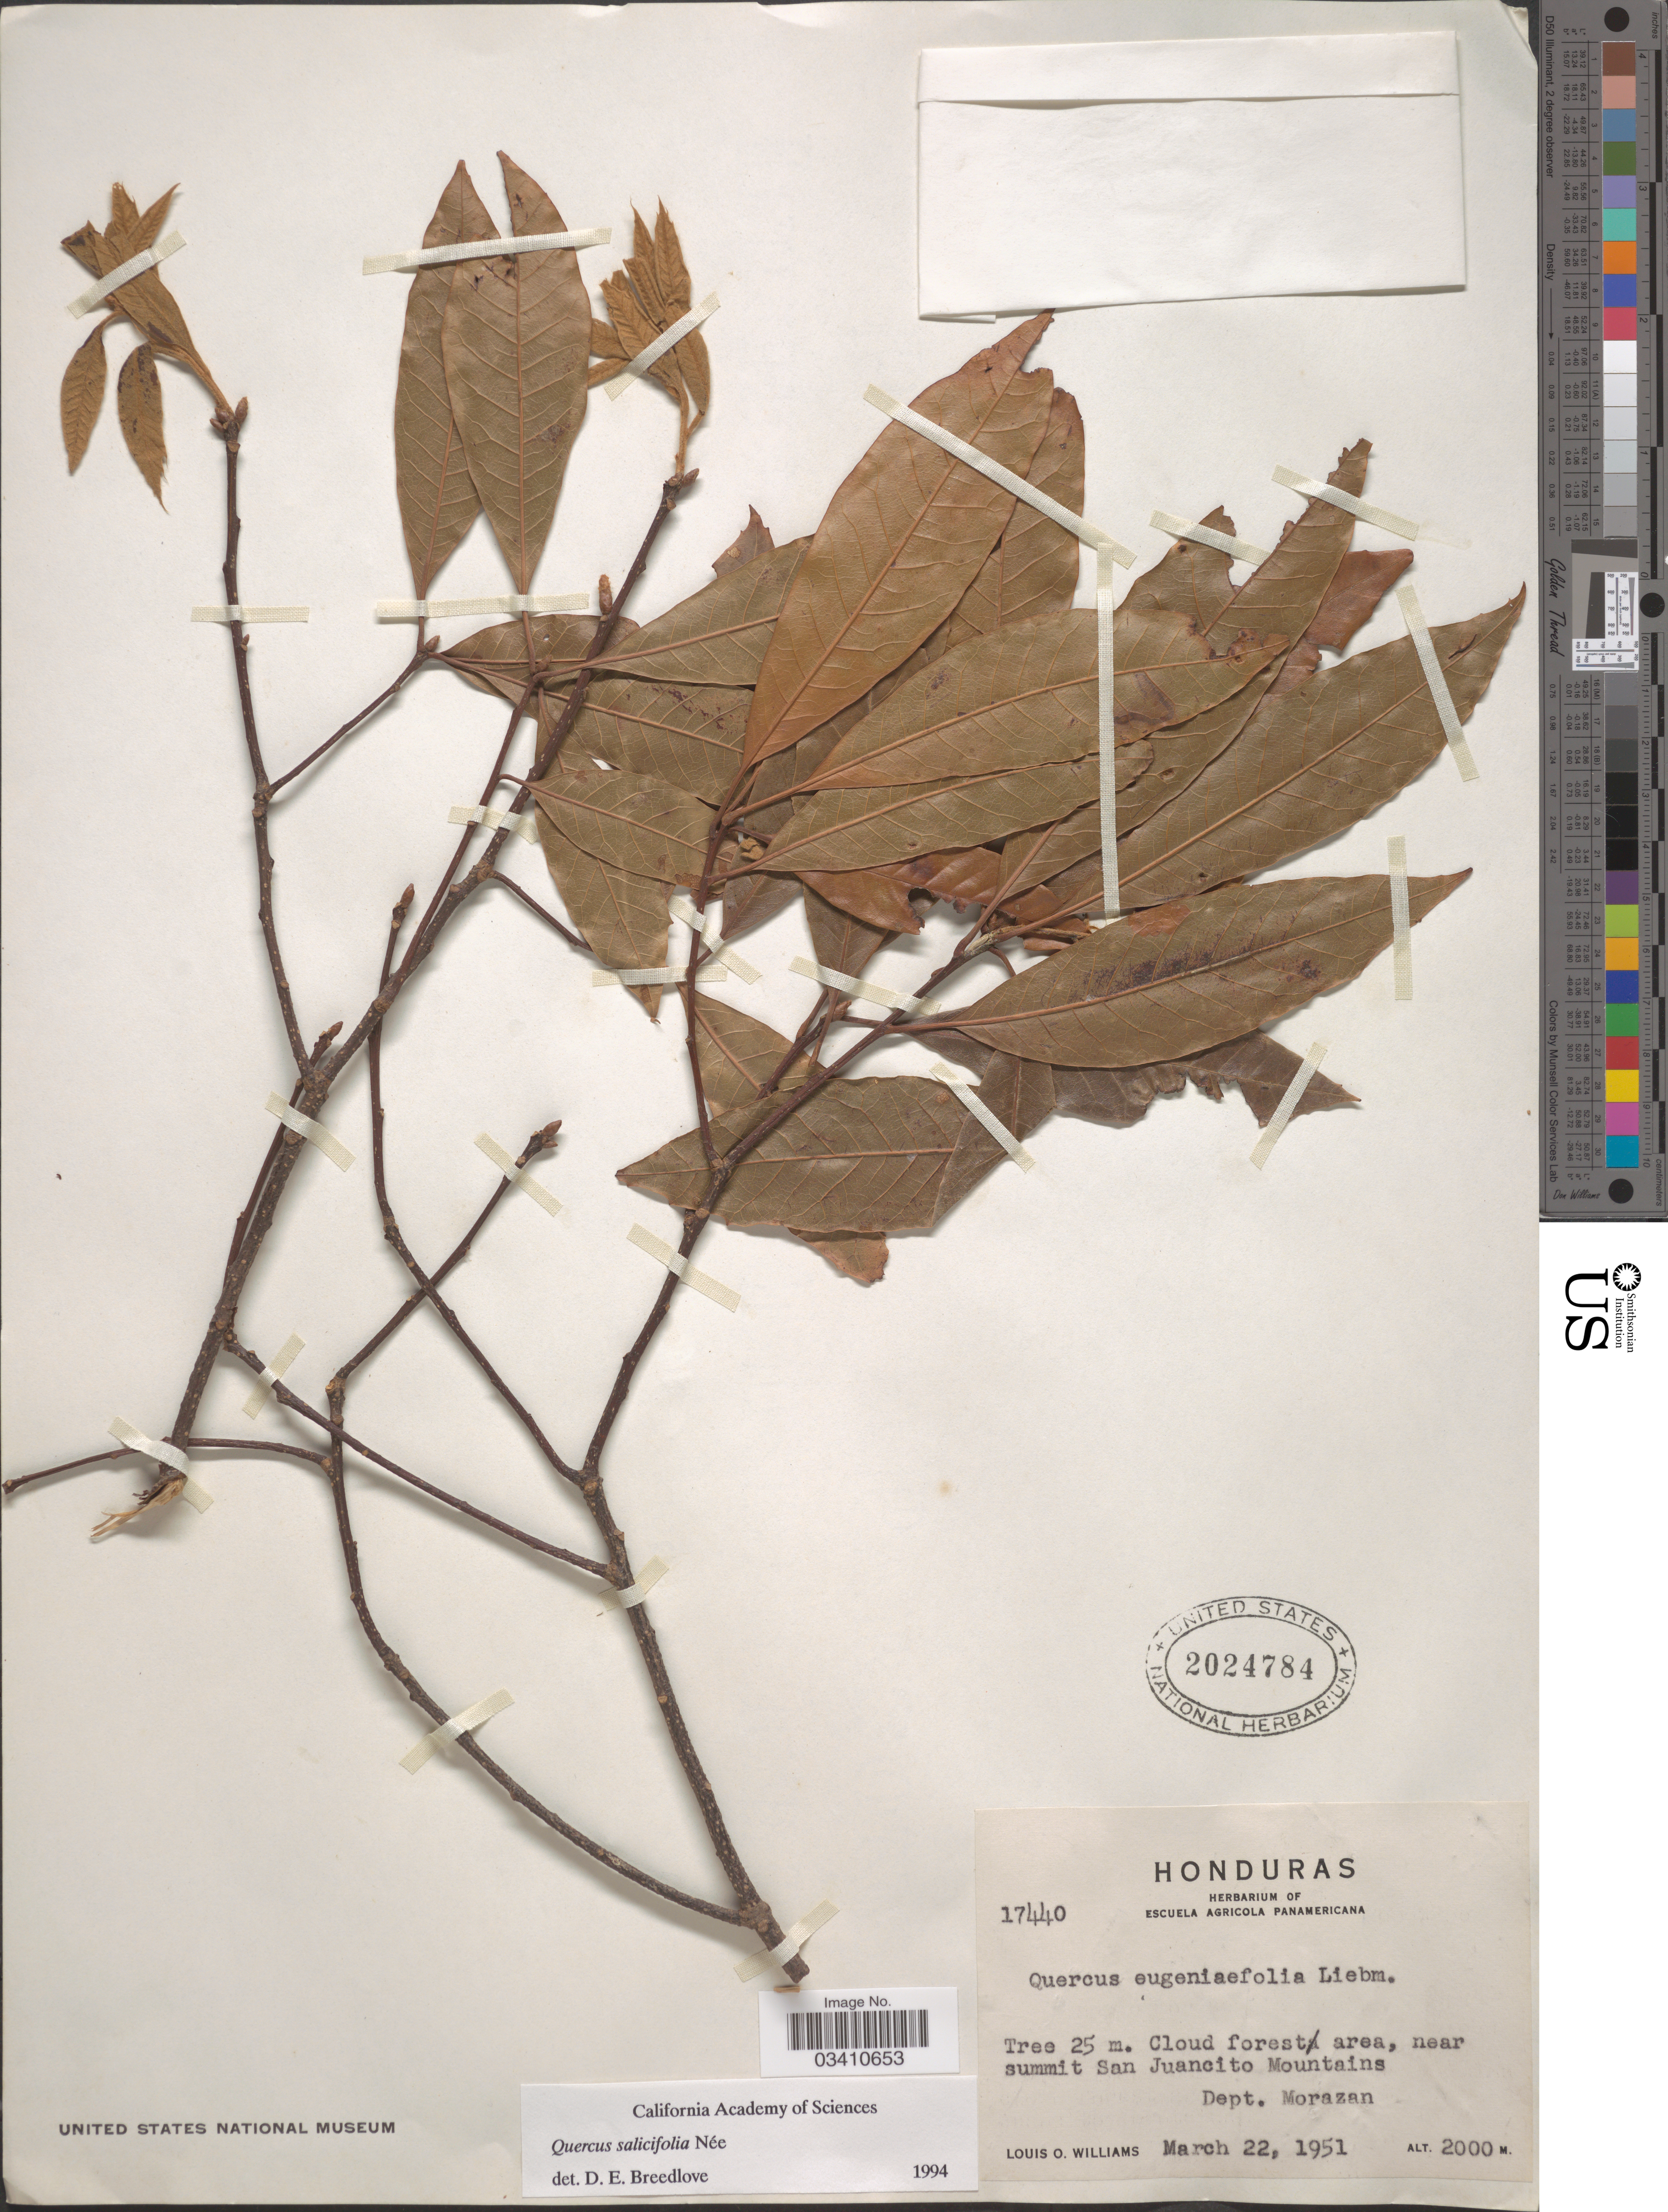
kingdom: Plantae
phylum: Tracheophyta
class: Magnoliopsida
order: Fagales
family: Fagaceae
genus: Quercus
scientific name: Quercus salicifolia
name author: Née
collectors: L. O. Williams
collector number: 17440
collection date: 1951-03-22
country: Honduras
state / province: Fco. Morazán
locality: Near summit San Juancito Mountains, Dept. Morazan.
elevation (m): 2000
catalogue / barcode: US 2024784